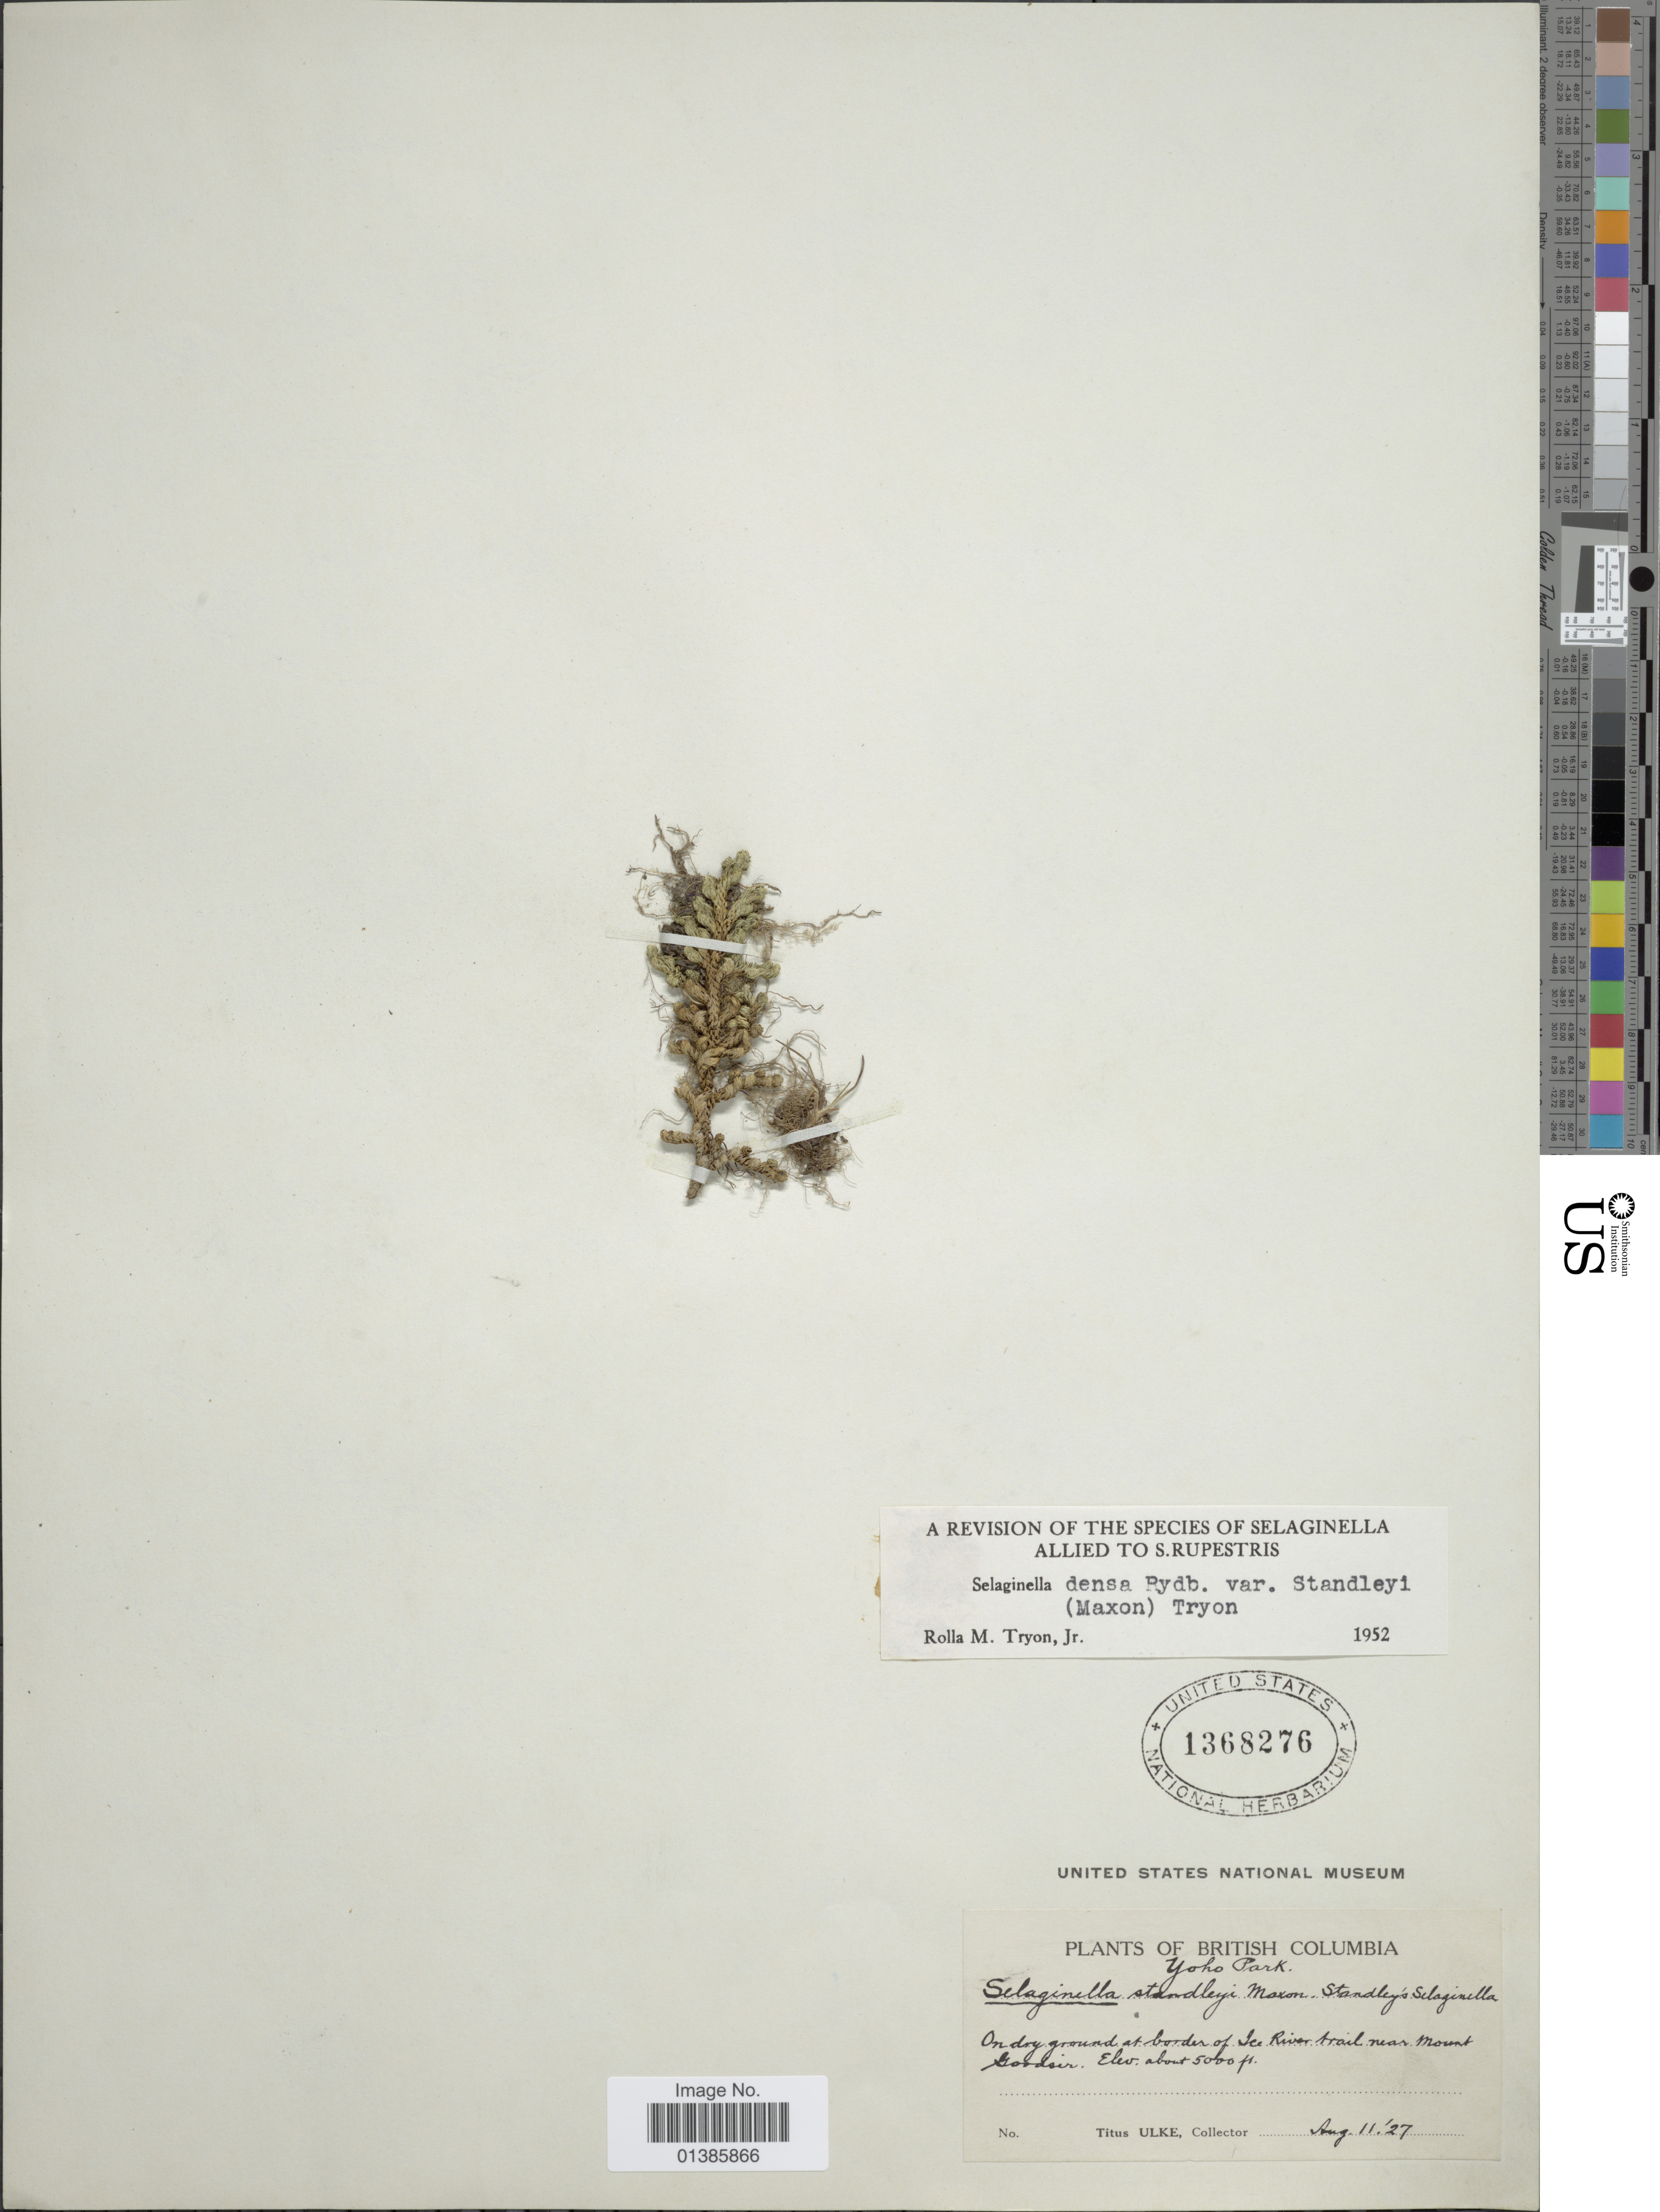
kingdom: Plantae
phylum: Tracheophyta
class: Lycopodiopsida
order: Selaginellales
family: Selaginellaceae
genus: Selaginella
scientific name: Selaginella densa var. standleyi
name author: (Maxon) R.M. Tryon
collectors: T. Ulke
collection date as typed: Transcribed d/m/y: 11/8/27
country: Canada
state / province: British Columbia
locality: Yoho Park. On dry ground at border of Ice River trail near Mount Goodsir.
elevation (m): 1524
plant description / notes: Precise locality edit: Corrected "Mount Goodsin" to "Mount Goodsir."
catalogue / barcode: US 1368276